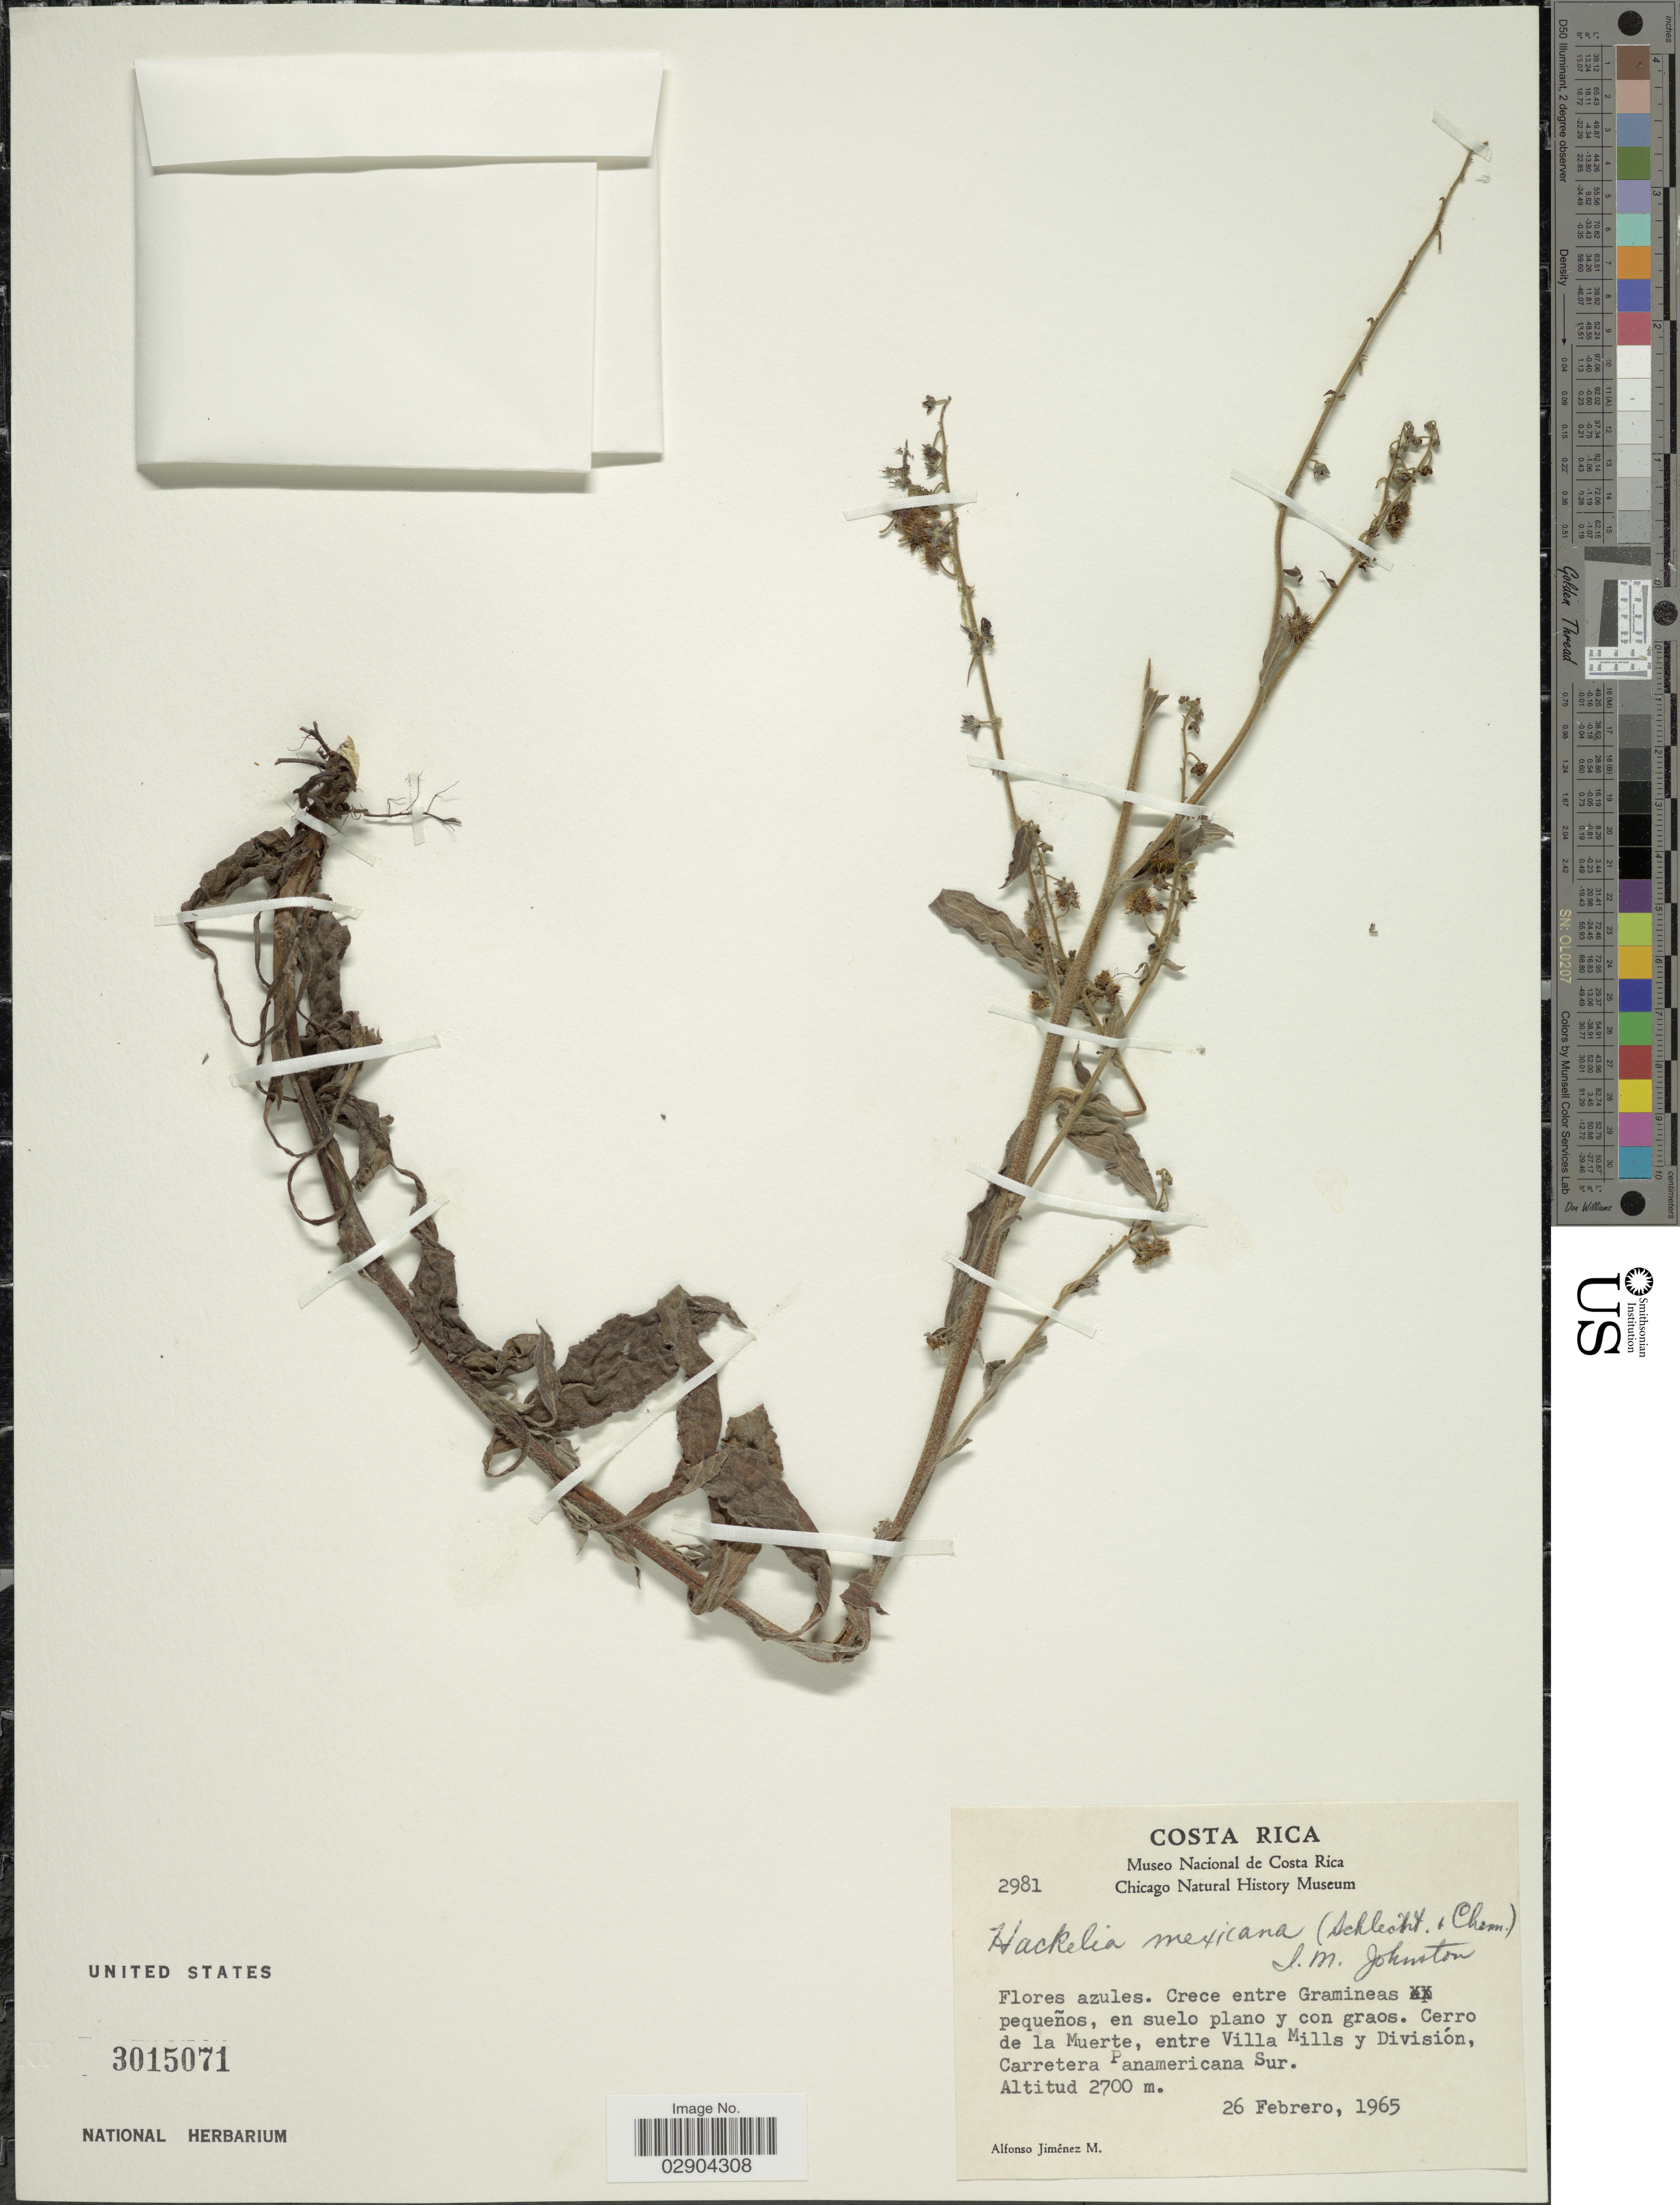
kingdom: Plantae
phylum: Tracheophyta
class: Magnoliopsida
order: Boraginales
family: Boraginaceae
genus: Hackelia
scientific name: Hackelia mexicana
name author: (Schltdl. & Cham.) I.M. Johnst.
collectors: A. Jimenez M.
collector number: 2981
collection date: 1965-02-26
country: Costa Rica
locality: Cerro de la Muerte, entre Villa Mills y División, Carretera Panamericana Sur.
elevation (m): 2700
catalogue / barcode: US 3015071